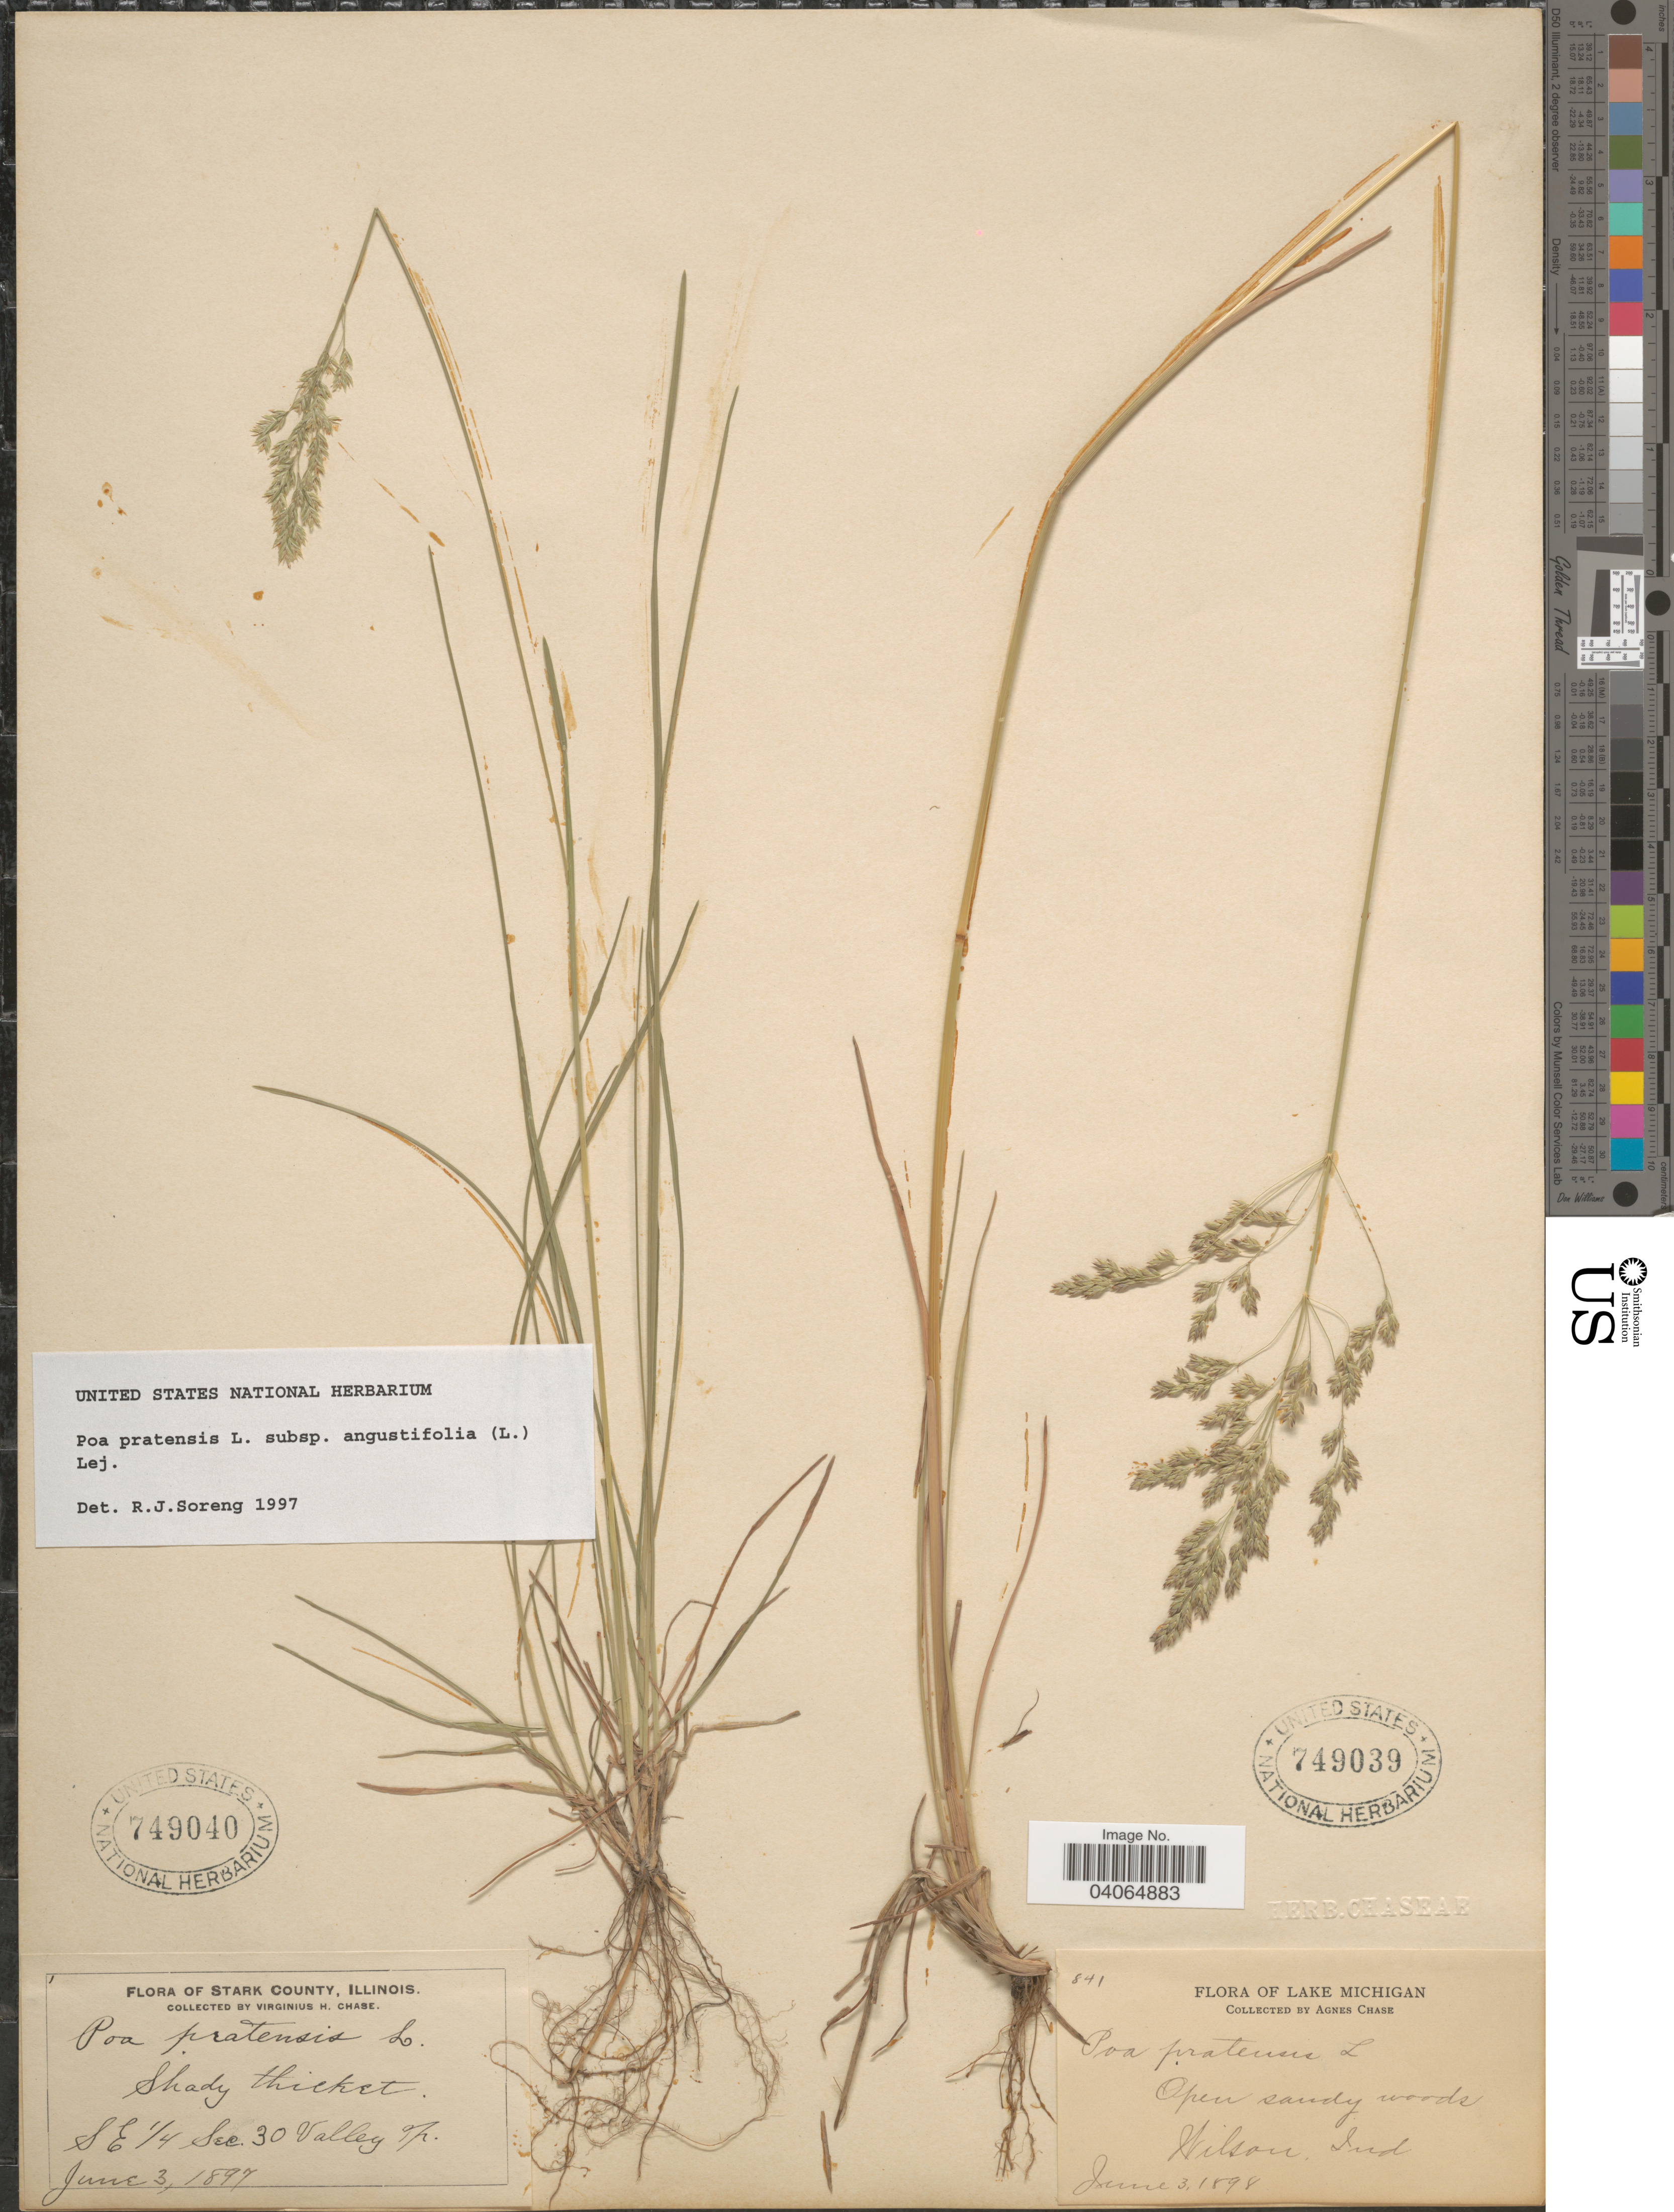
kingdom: Plantae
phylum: Tracheophyta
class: Liliopsida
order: Poales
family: Poaceae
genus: Poa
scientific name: Poa pratensis subsp. angustifolia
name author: (L.) Lej.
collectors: V. H. Chase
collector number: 1?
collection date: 1897-06-03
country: United States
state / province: Illinois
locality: Stark County. SE ¼ Sec. 30 Valley Tp.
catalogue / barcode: US 749040